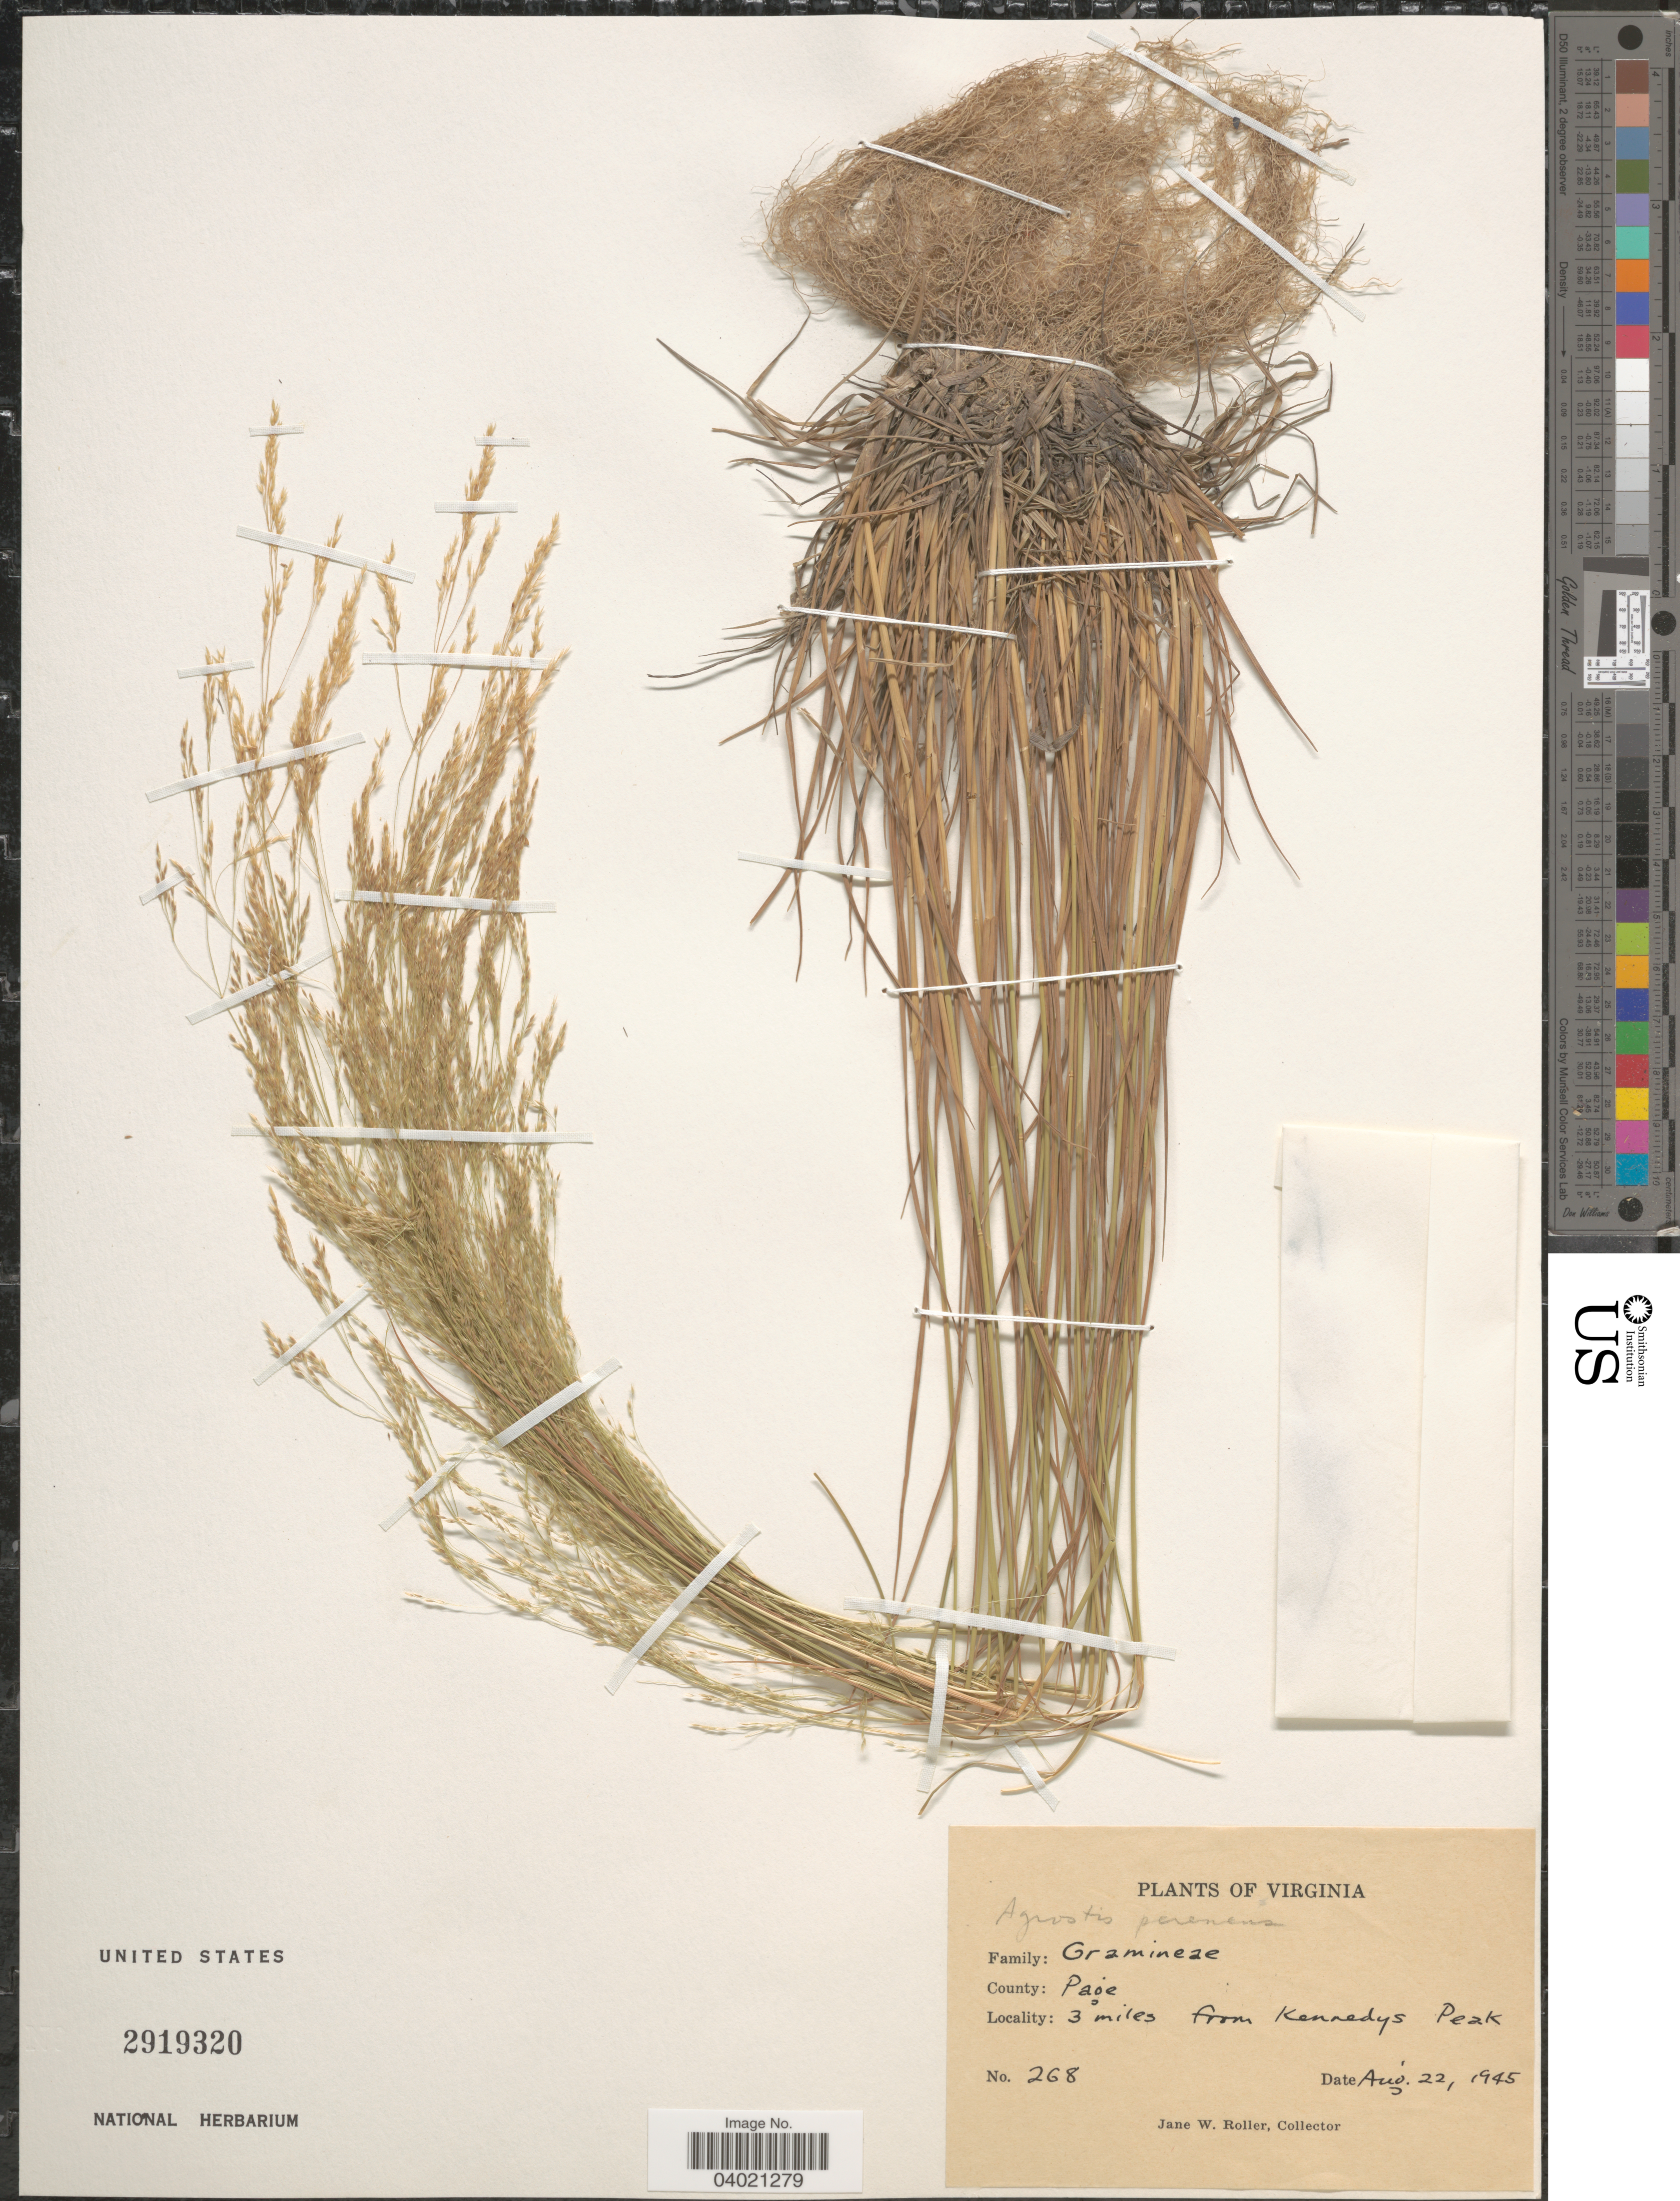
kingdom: Plantae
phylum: Tracheophyta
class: Liliopsida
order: Poales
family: Poaceae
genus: Agrostis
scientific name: Agrostis perennans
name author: (Walter) Tuck.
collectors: J. W. Roller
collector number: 268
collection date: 1945-08-22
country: United States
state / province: Virginia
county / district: Page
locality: County: Page. 3 miles from Kennedys Peak.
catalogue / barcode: US 2919320